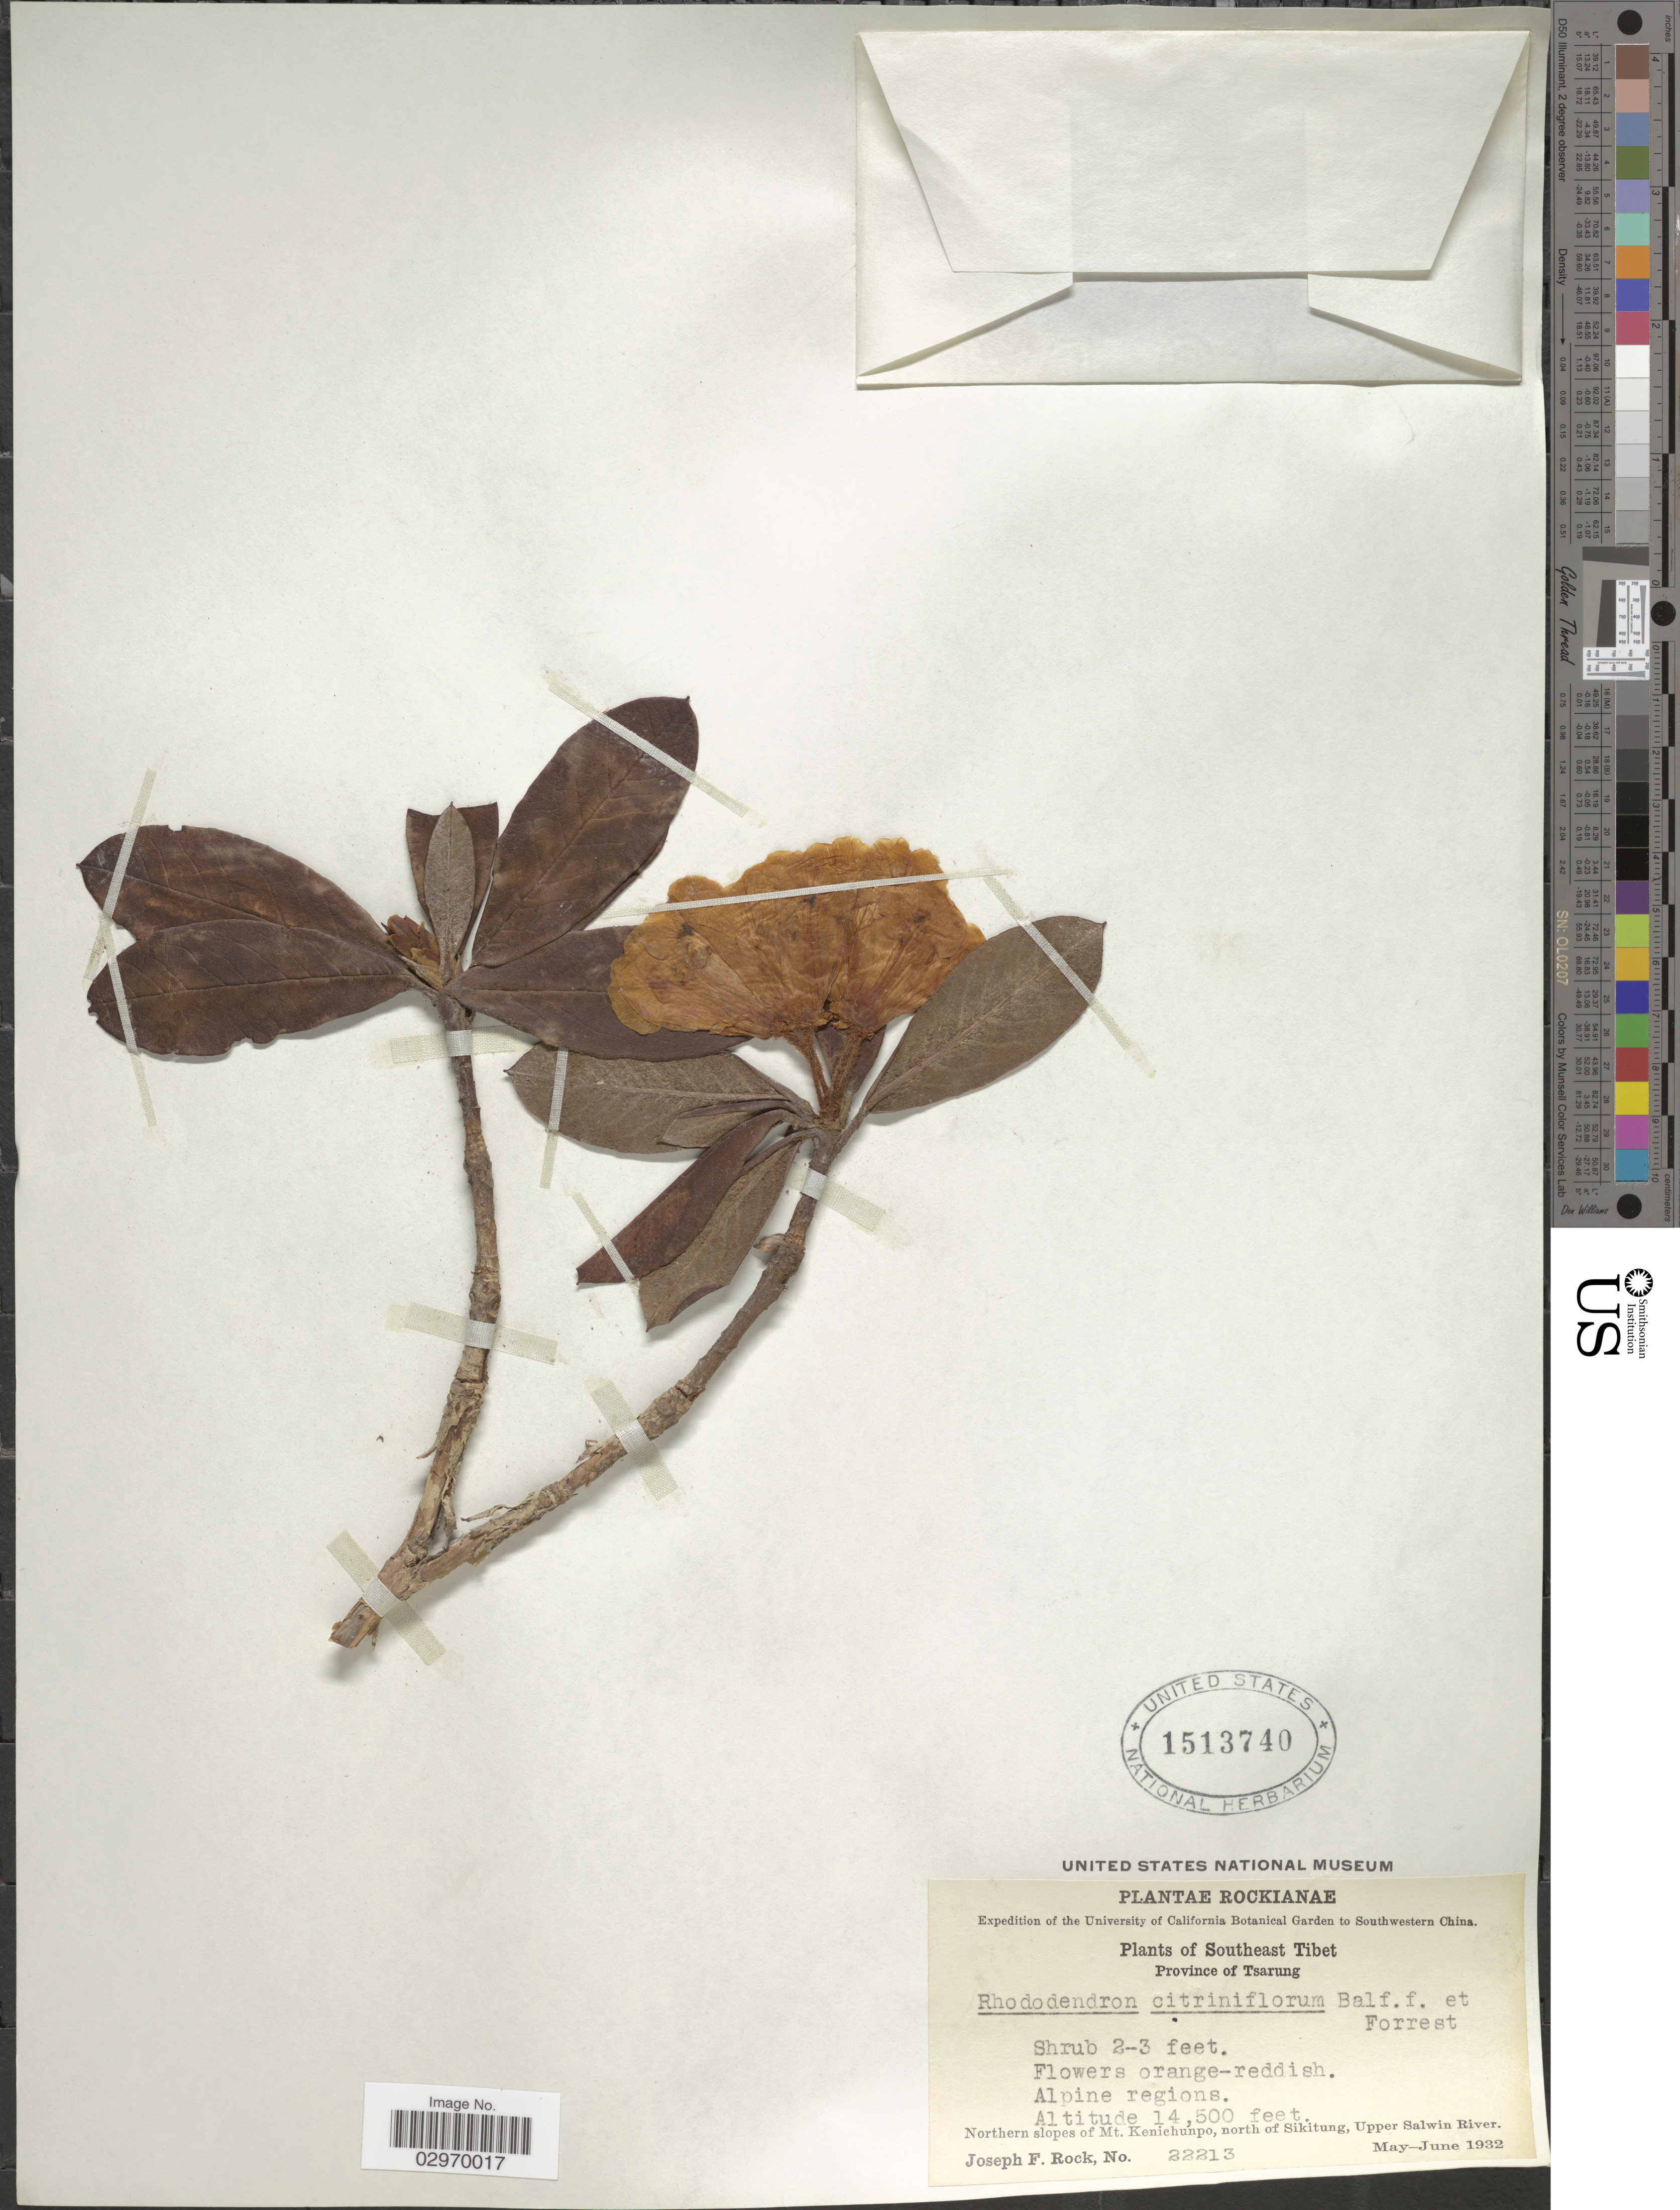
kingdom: Plantae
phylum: Tracheophyta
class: Magnoliopsida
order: Ericales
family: Ericaceae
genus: Rhododendron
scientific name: Rhododendron citriniflorum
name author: Balf. f. & Forrest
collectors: J. F. Rock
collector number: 22213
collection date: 1932-05/1932-06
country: China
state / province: Xizang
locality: Southwestern China. Southeast Tibet, Province of Tsarung, Northern slopes of Mt. Kenichunpo, north of Sikitung, Upper Salwin River.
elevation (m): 4420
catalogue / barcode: US 1513740